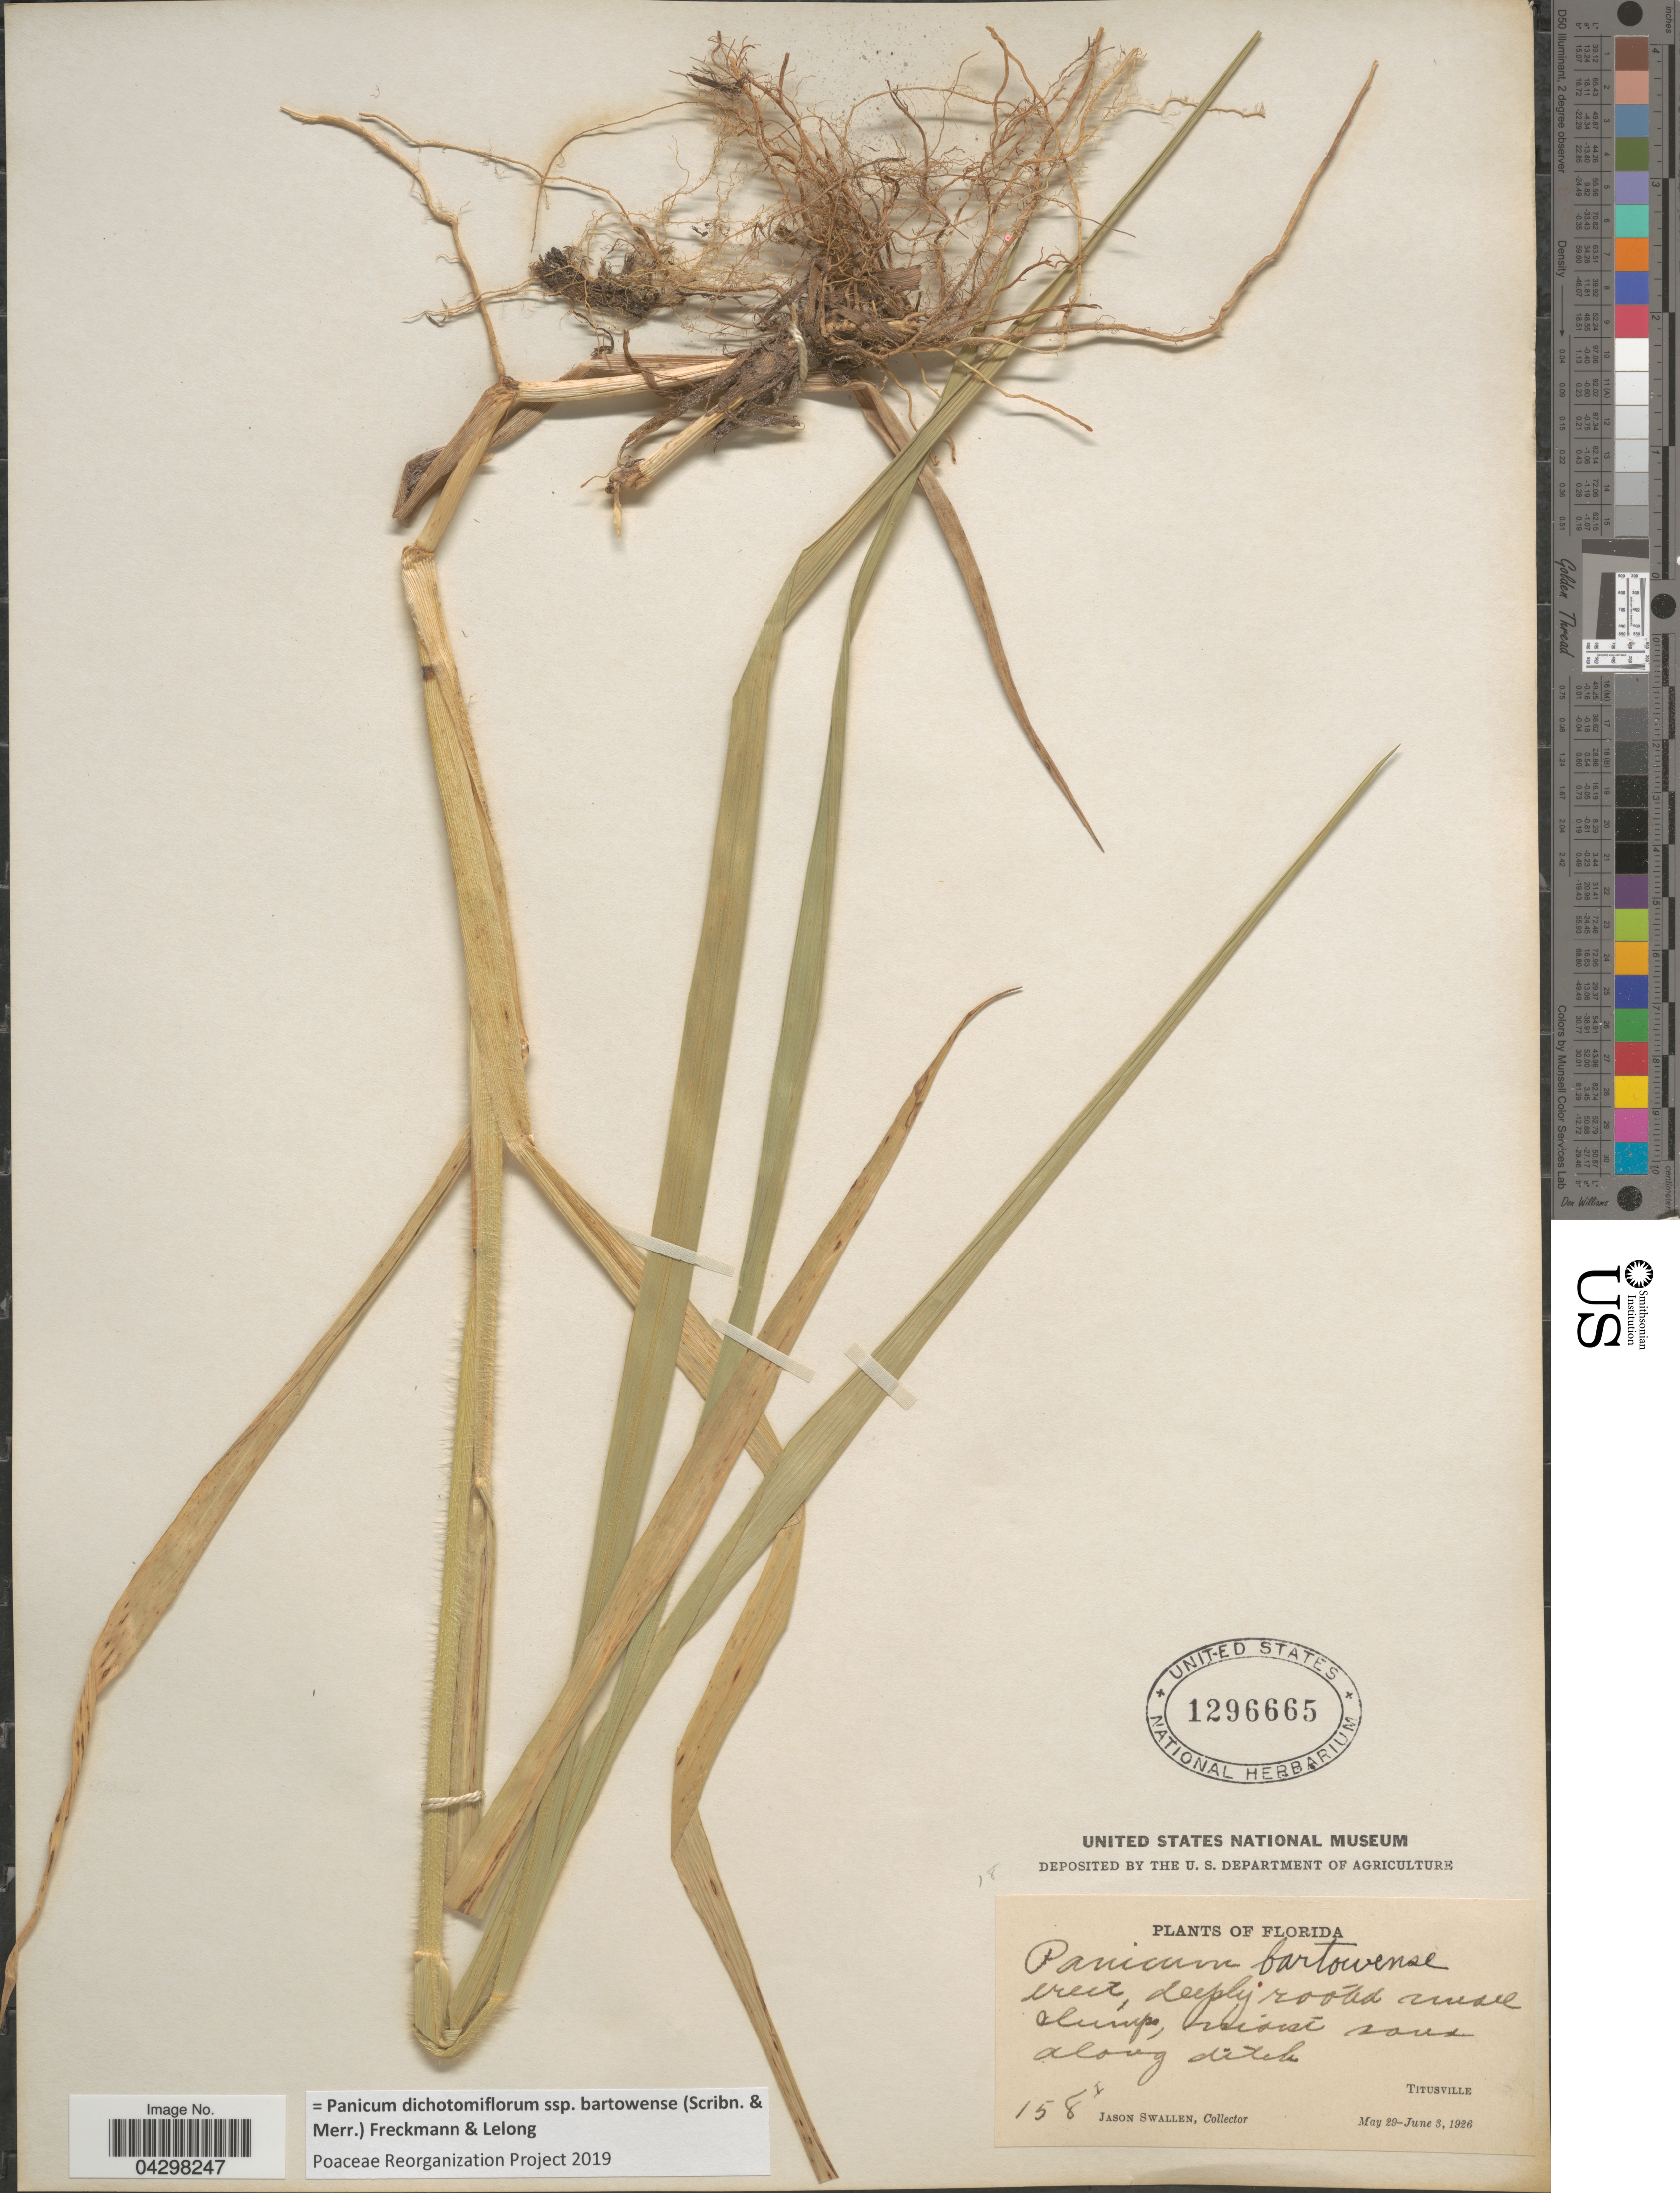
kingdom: Plantae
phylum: Tracheophyta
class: Liliopsida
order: Poales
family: Poaceae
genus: Panicum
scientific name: Panicum dichotomiflorum subsp. bartowense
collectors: J. R. Swallen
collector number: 158I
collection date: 1926-05-29/1926-06-03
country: United States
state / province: Florida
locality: Along ditch. Titusville.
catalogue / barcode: US 1296665